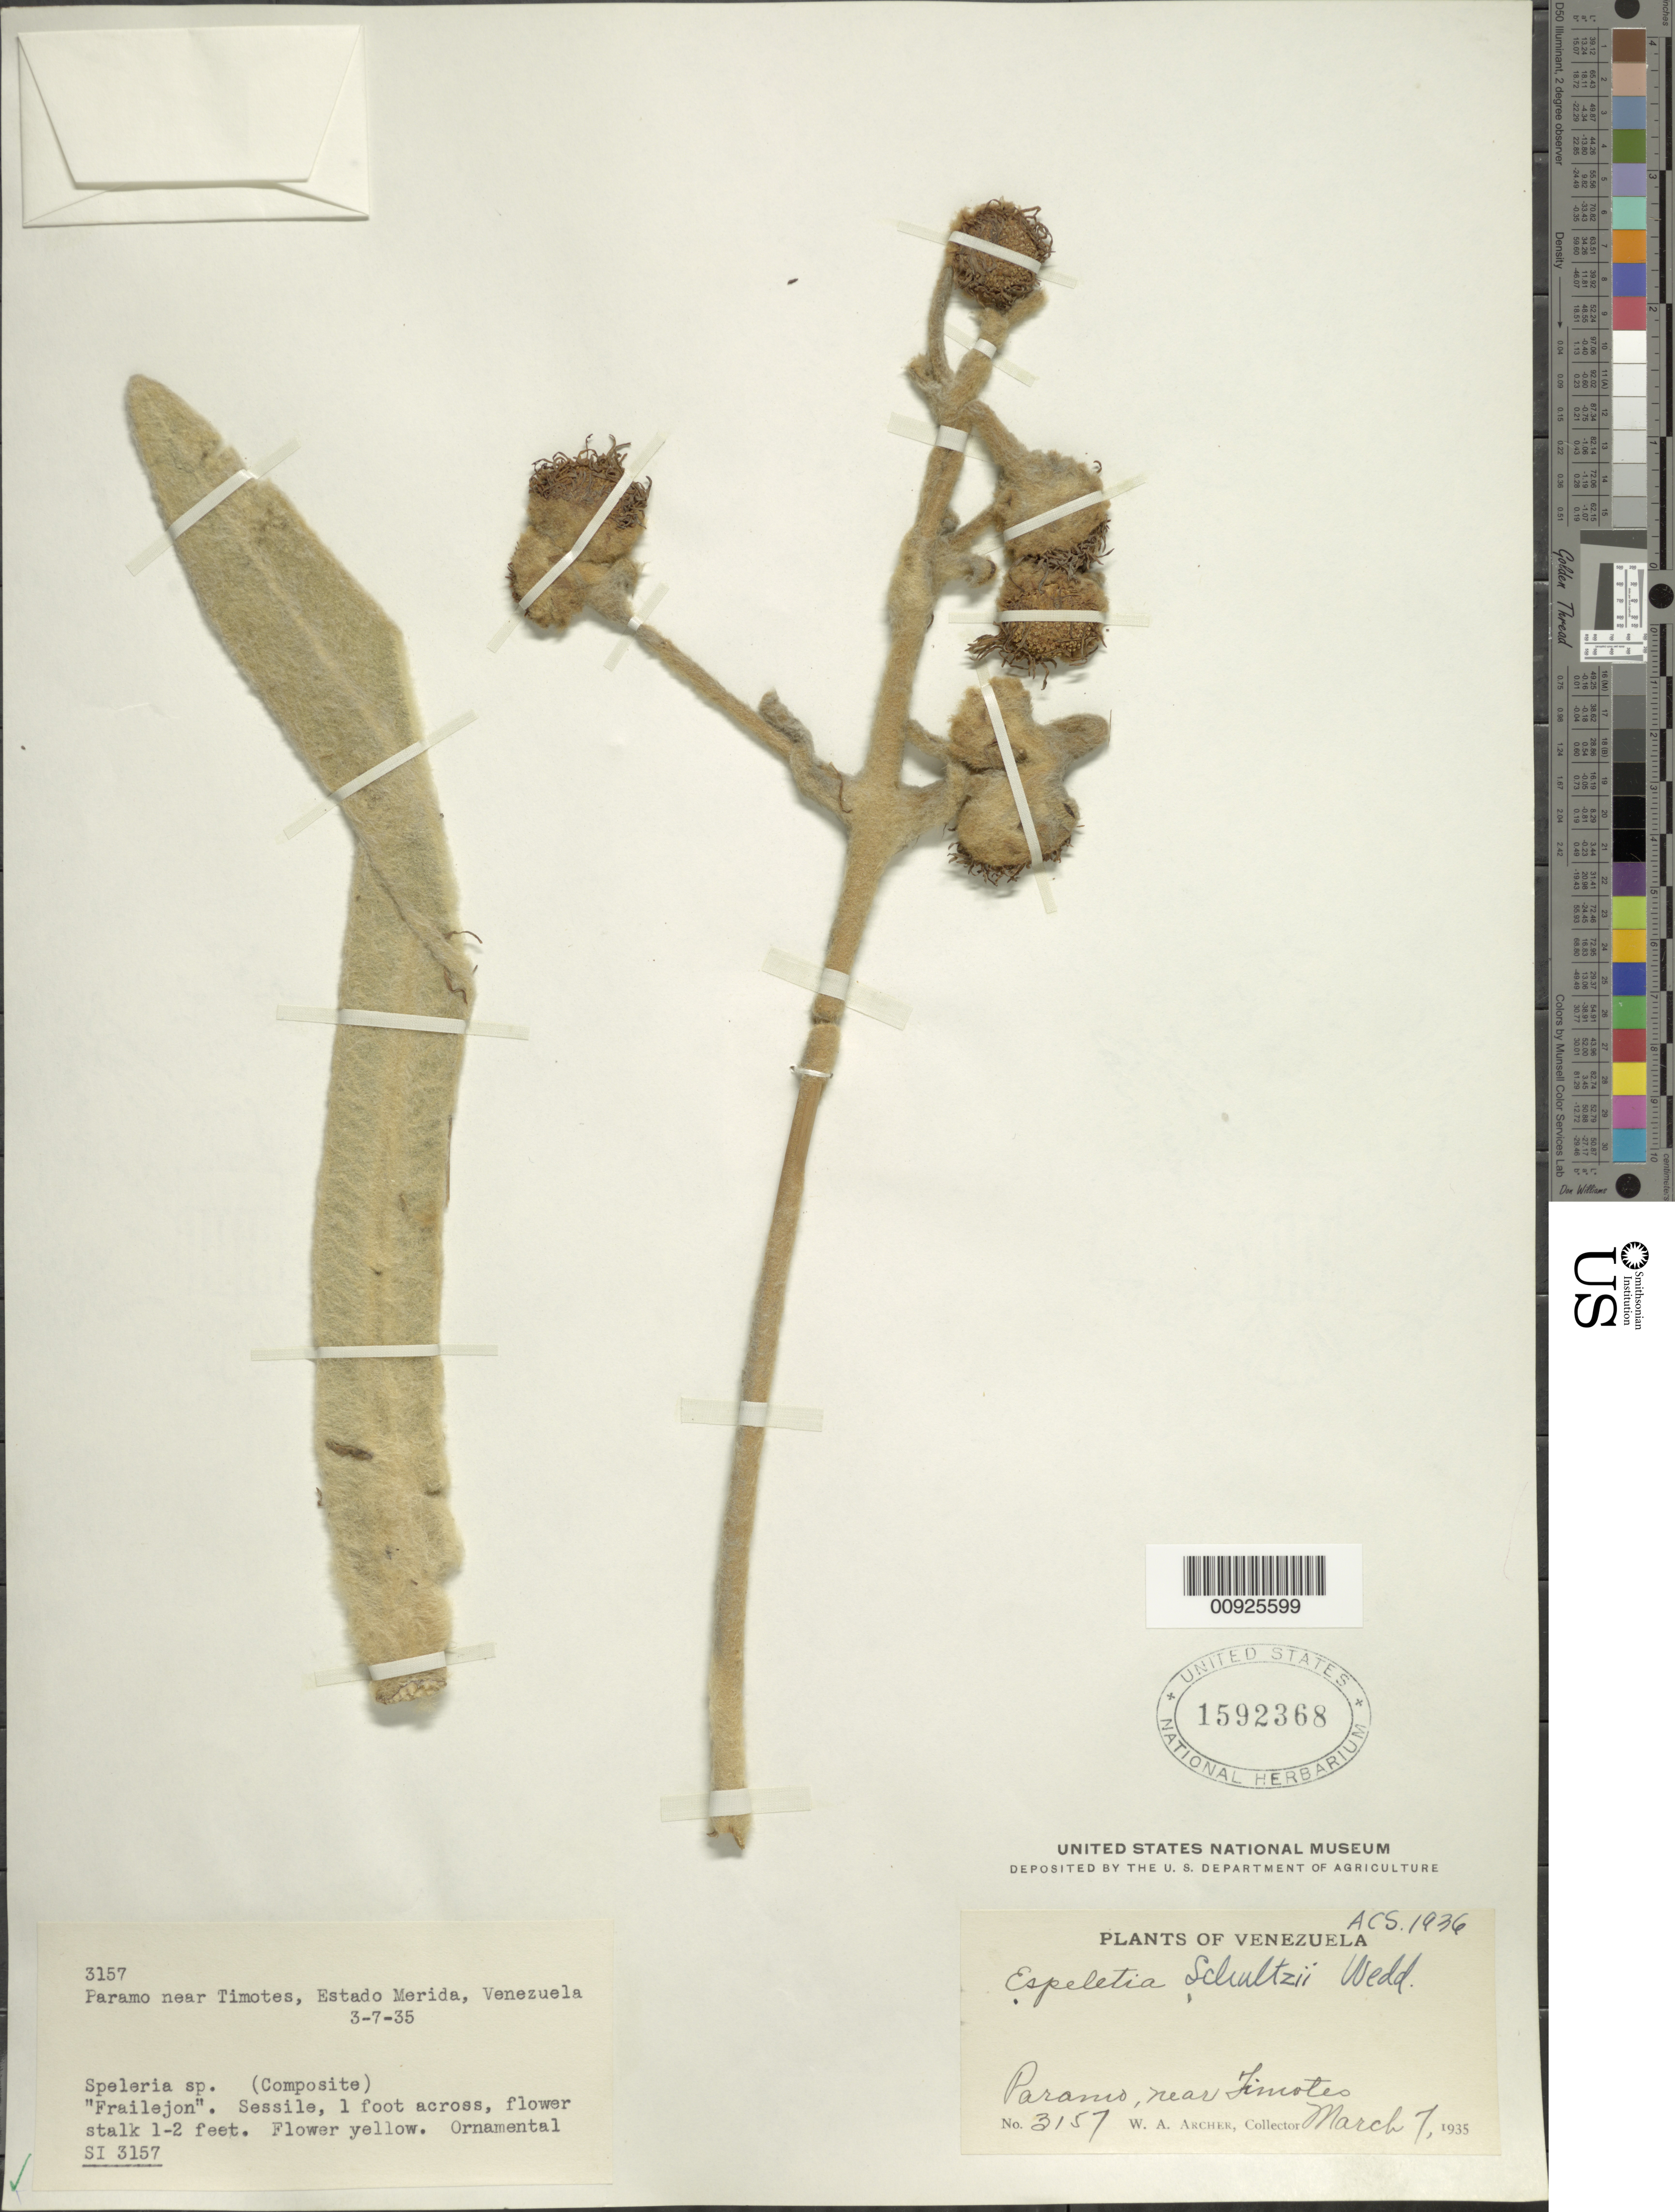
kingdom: Plantae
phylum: Tracheophyta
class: Magnoliopsida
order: Asterales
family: Asteraceae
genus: Espeletia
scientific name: Espeletia schultzii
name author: Wedd.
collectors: W. A. Archer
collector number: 3157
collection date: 1935-03-07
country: Venezuela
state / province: Mérida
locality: Páramo de Timotes. Páramo near Timotes.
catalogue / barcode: US 1592368